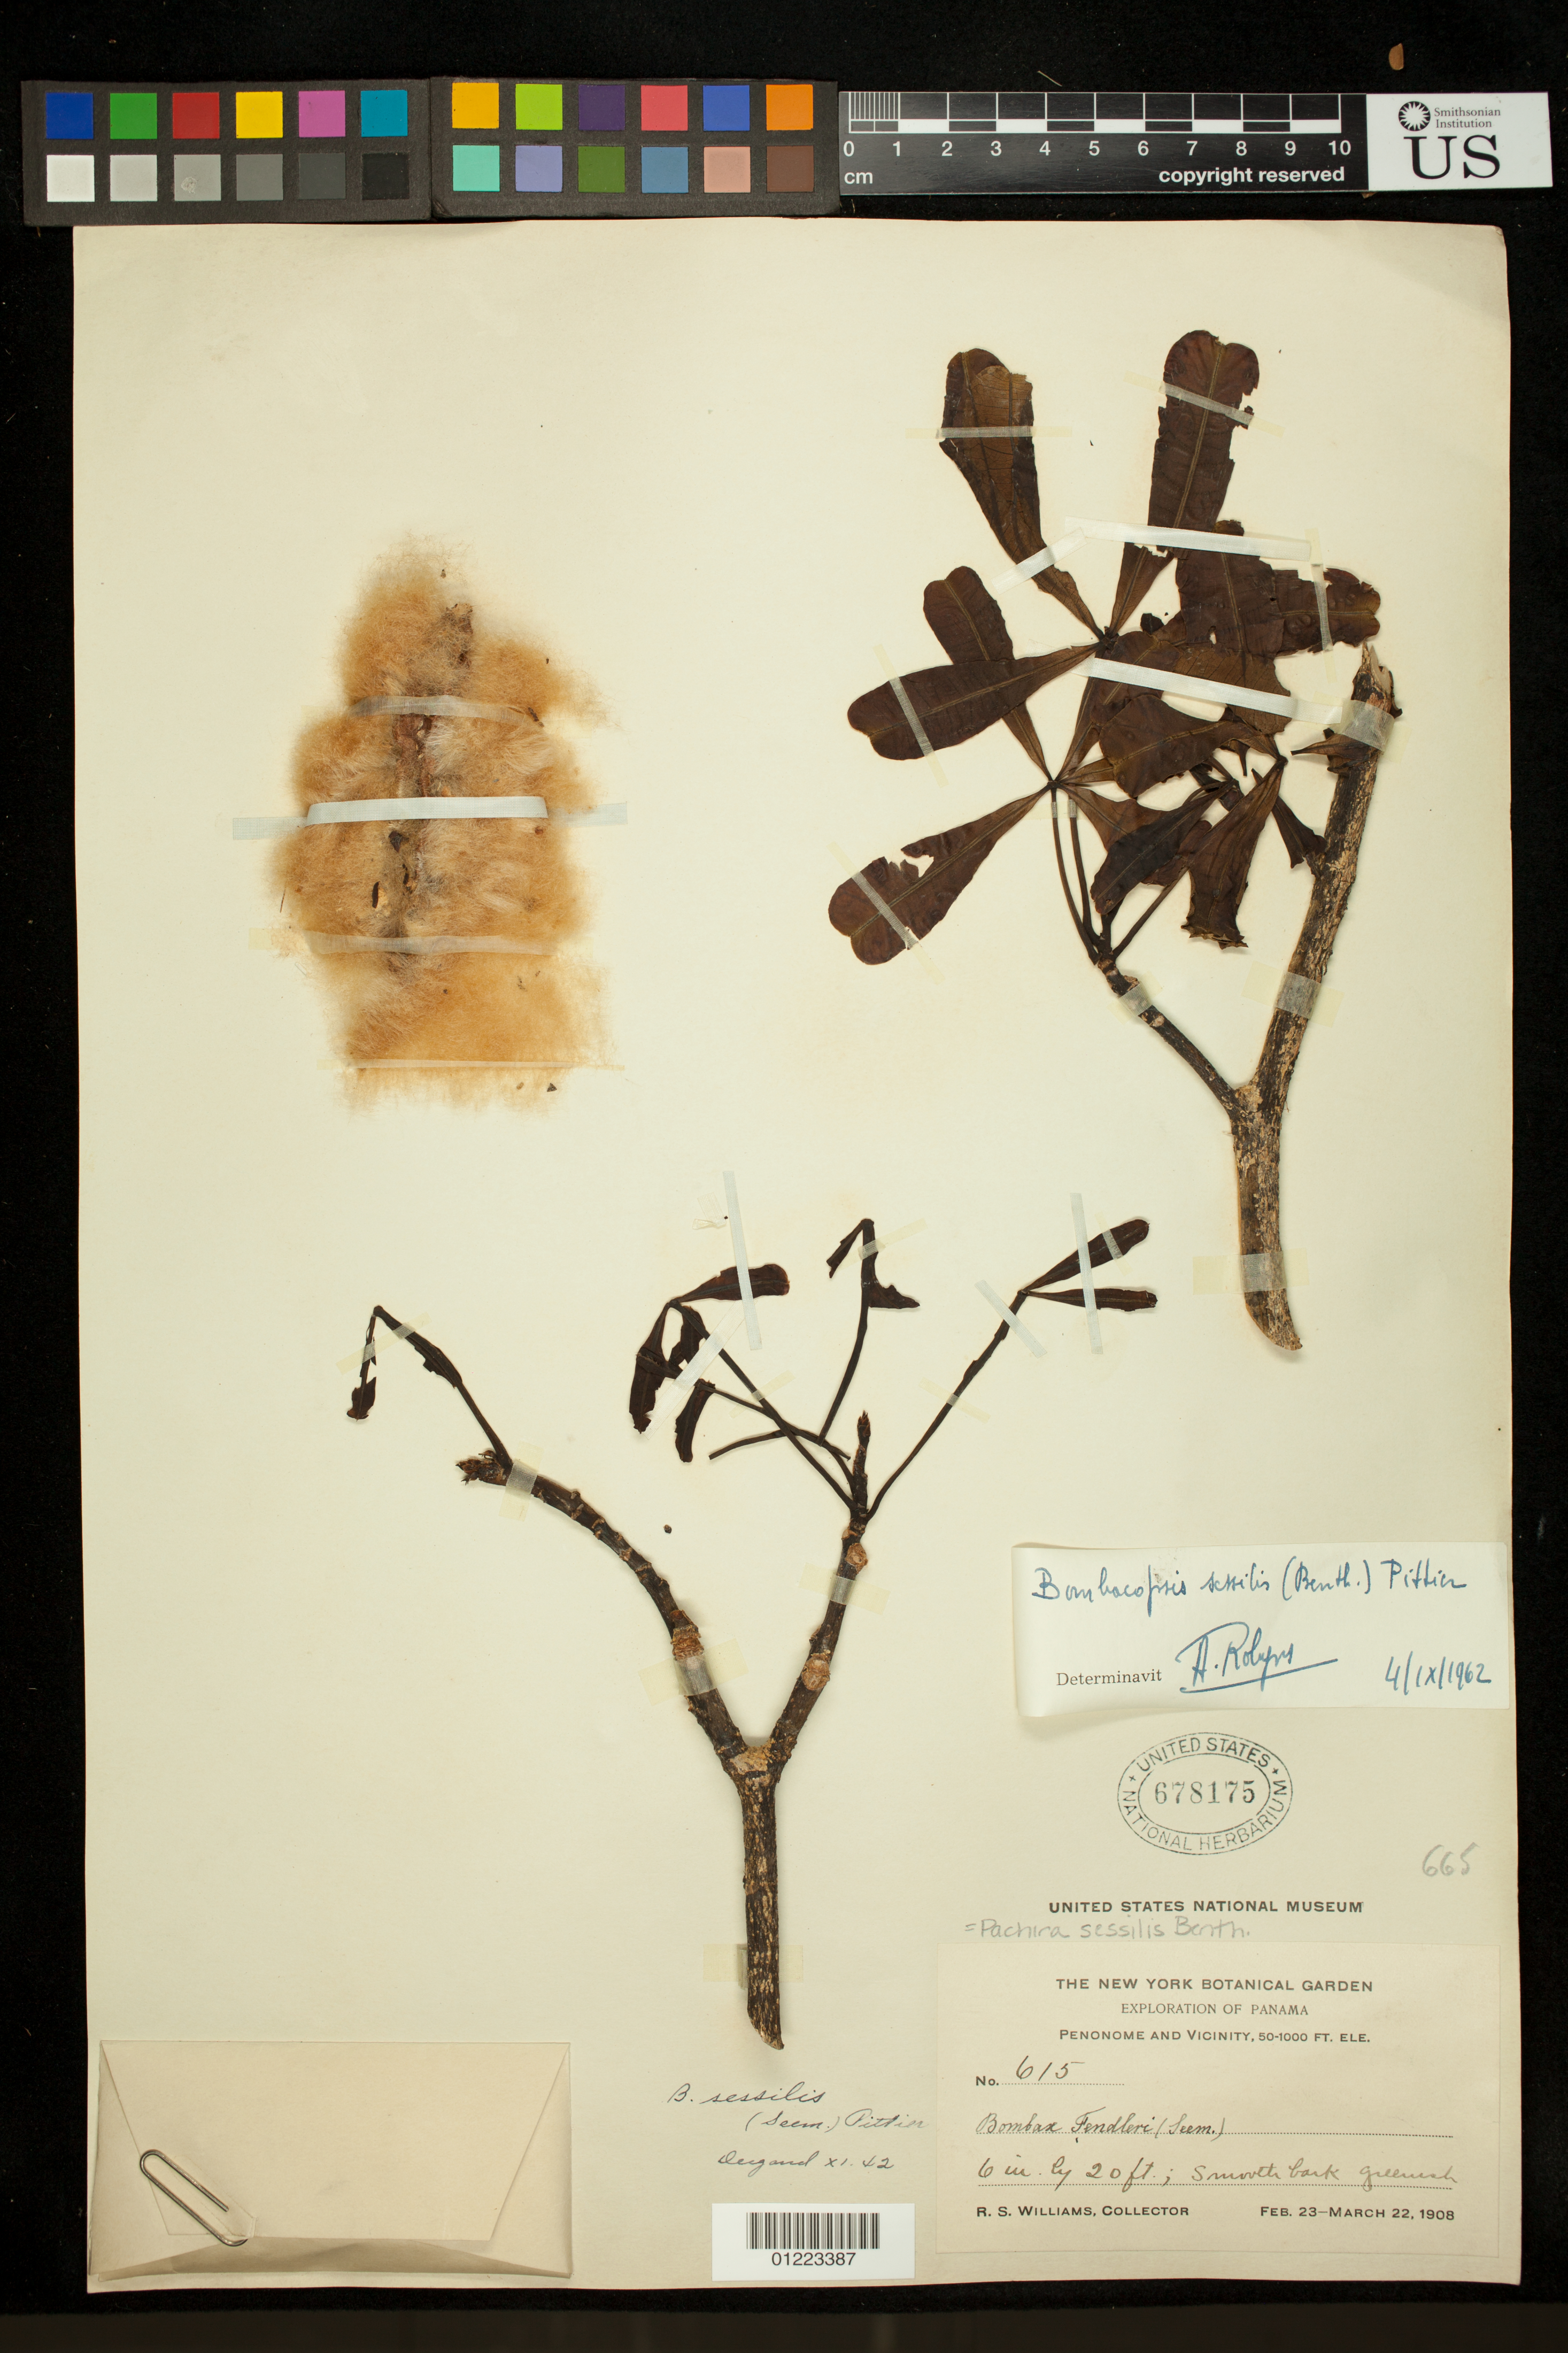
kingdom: Plantae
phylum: Tracheophyta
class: Magnoliopsida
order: Malvales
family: Malvaceae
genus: Pachira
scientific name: Pachira sessilis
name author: Benth.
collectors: R. S. Williams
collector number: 615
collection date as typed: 1908-02-23 to 1908-03-22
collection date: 1908-02-23/1908-03-22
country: Panama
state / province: Coclé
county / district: Penonomé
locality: Penonome and vicinity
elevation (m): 15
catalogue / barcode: US 678175